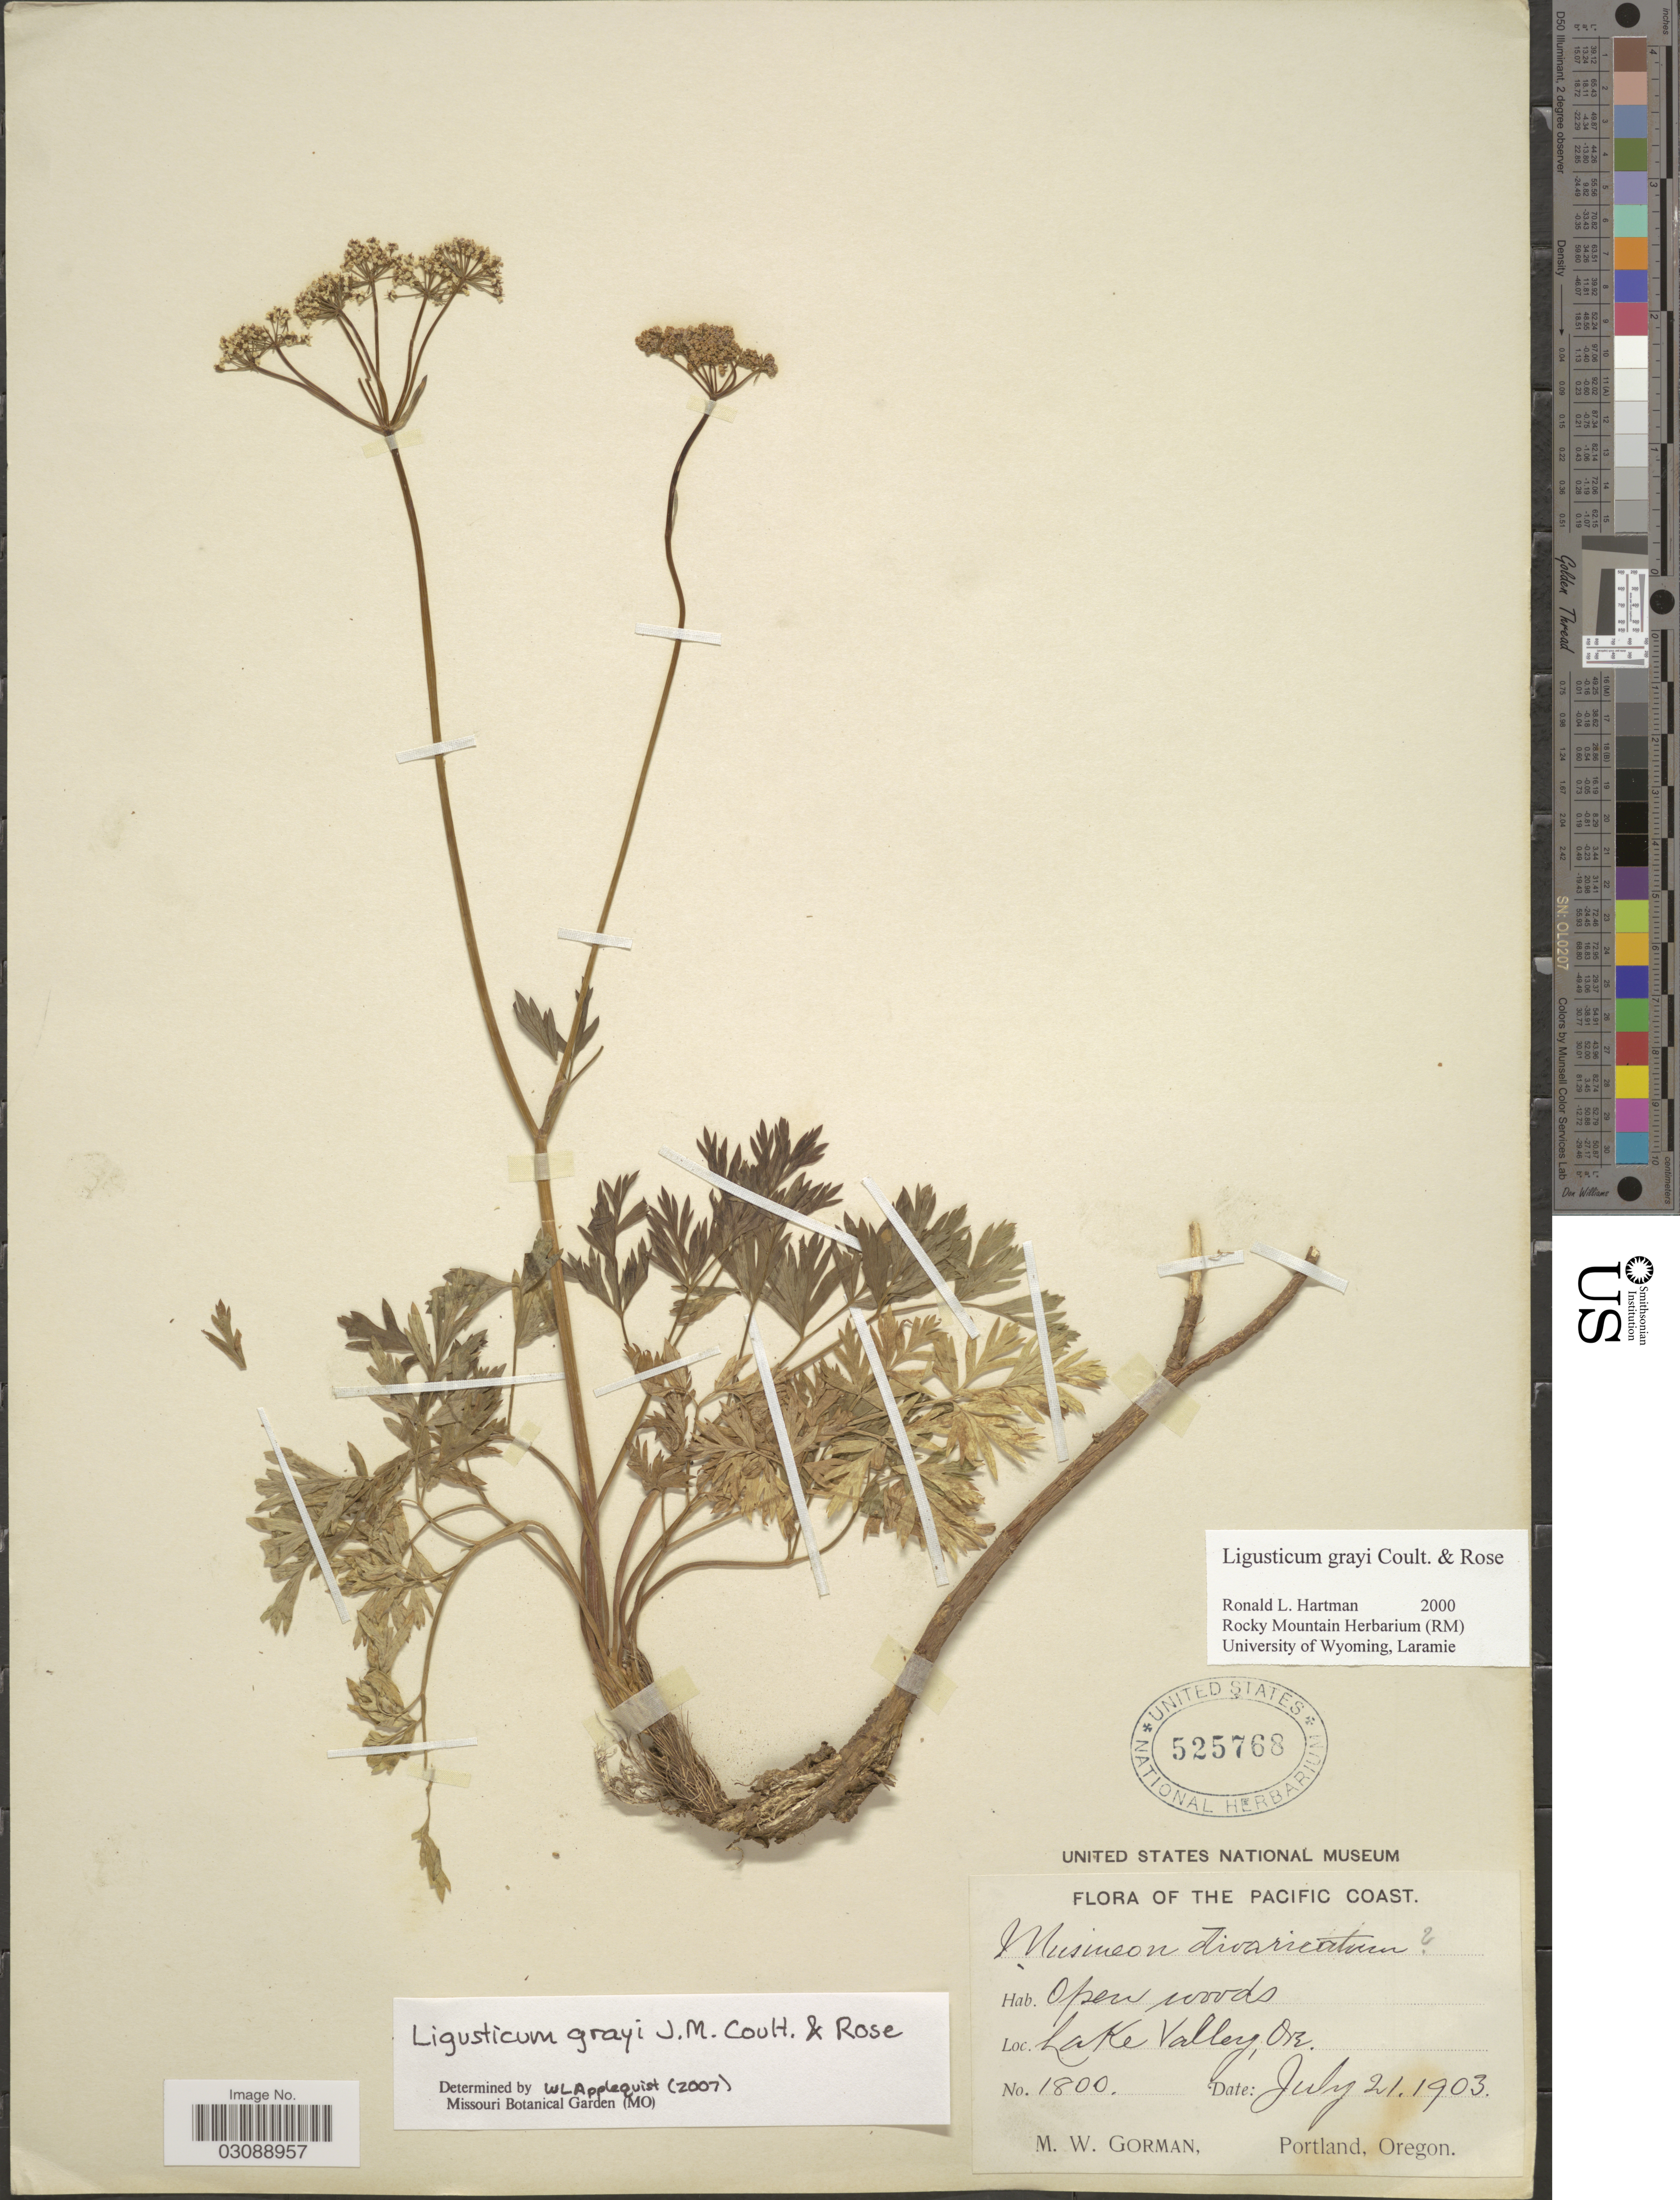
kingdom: Plantae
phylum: Tracheophyta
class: Magnoliopsida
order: Apiales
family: Apiaceae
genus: Ligusticum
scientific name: Ligusticum grayi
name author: J.M. Coult. & Rose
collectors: M. W. Gorman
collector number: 1800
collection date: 1903-07-21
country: United States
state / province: Oregon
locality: The Pacific Coast. Lake Valley.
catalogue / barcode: US 525768